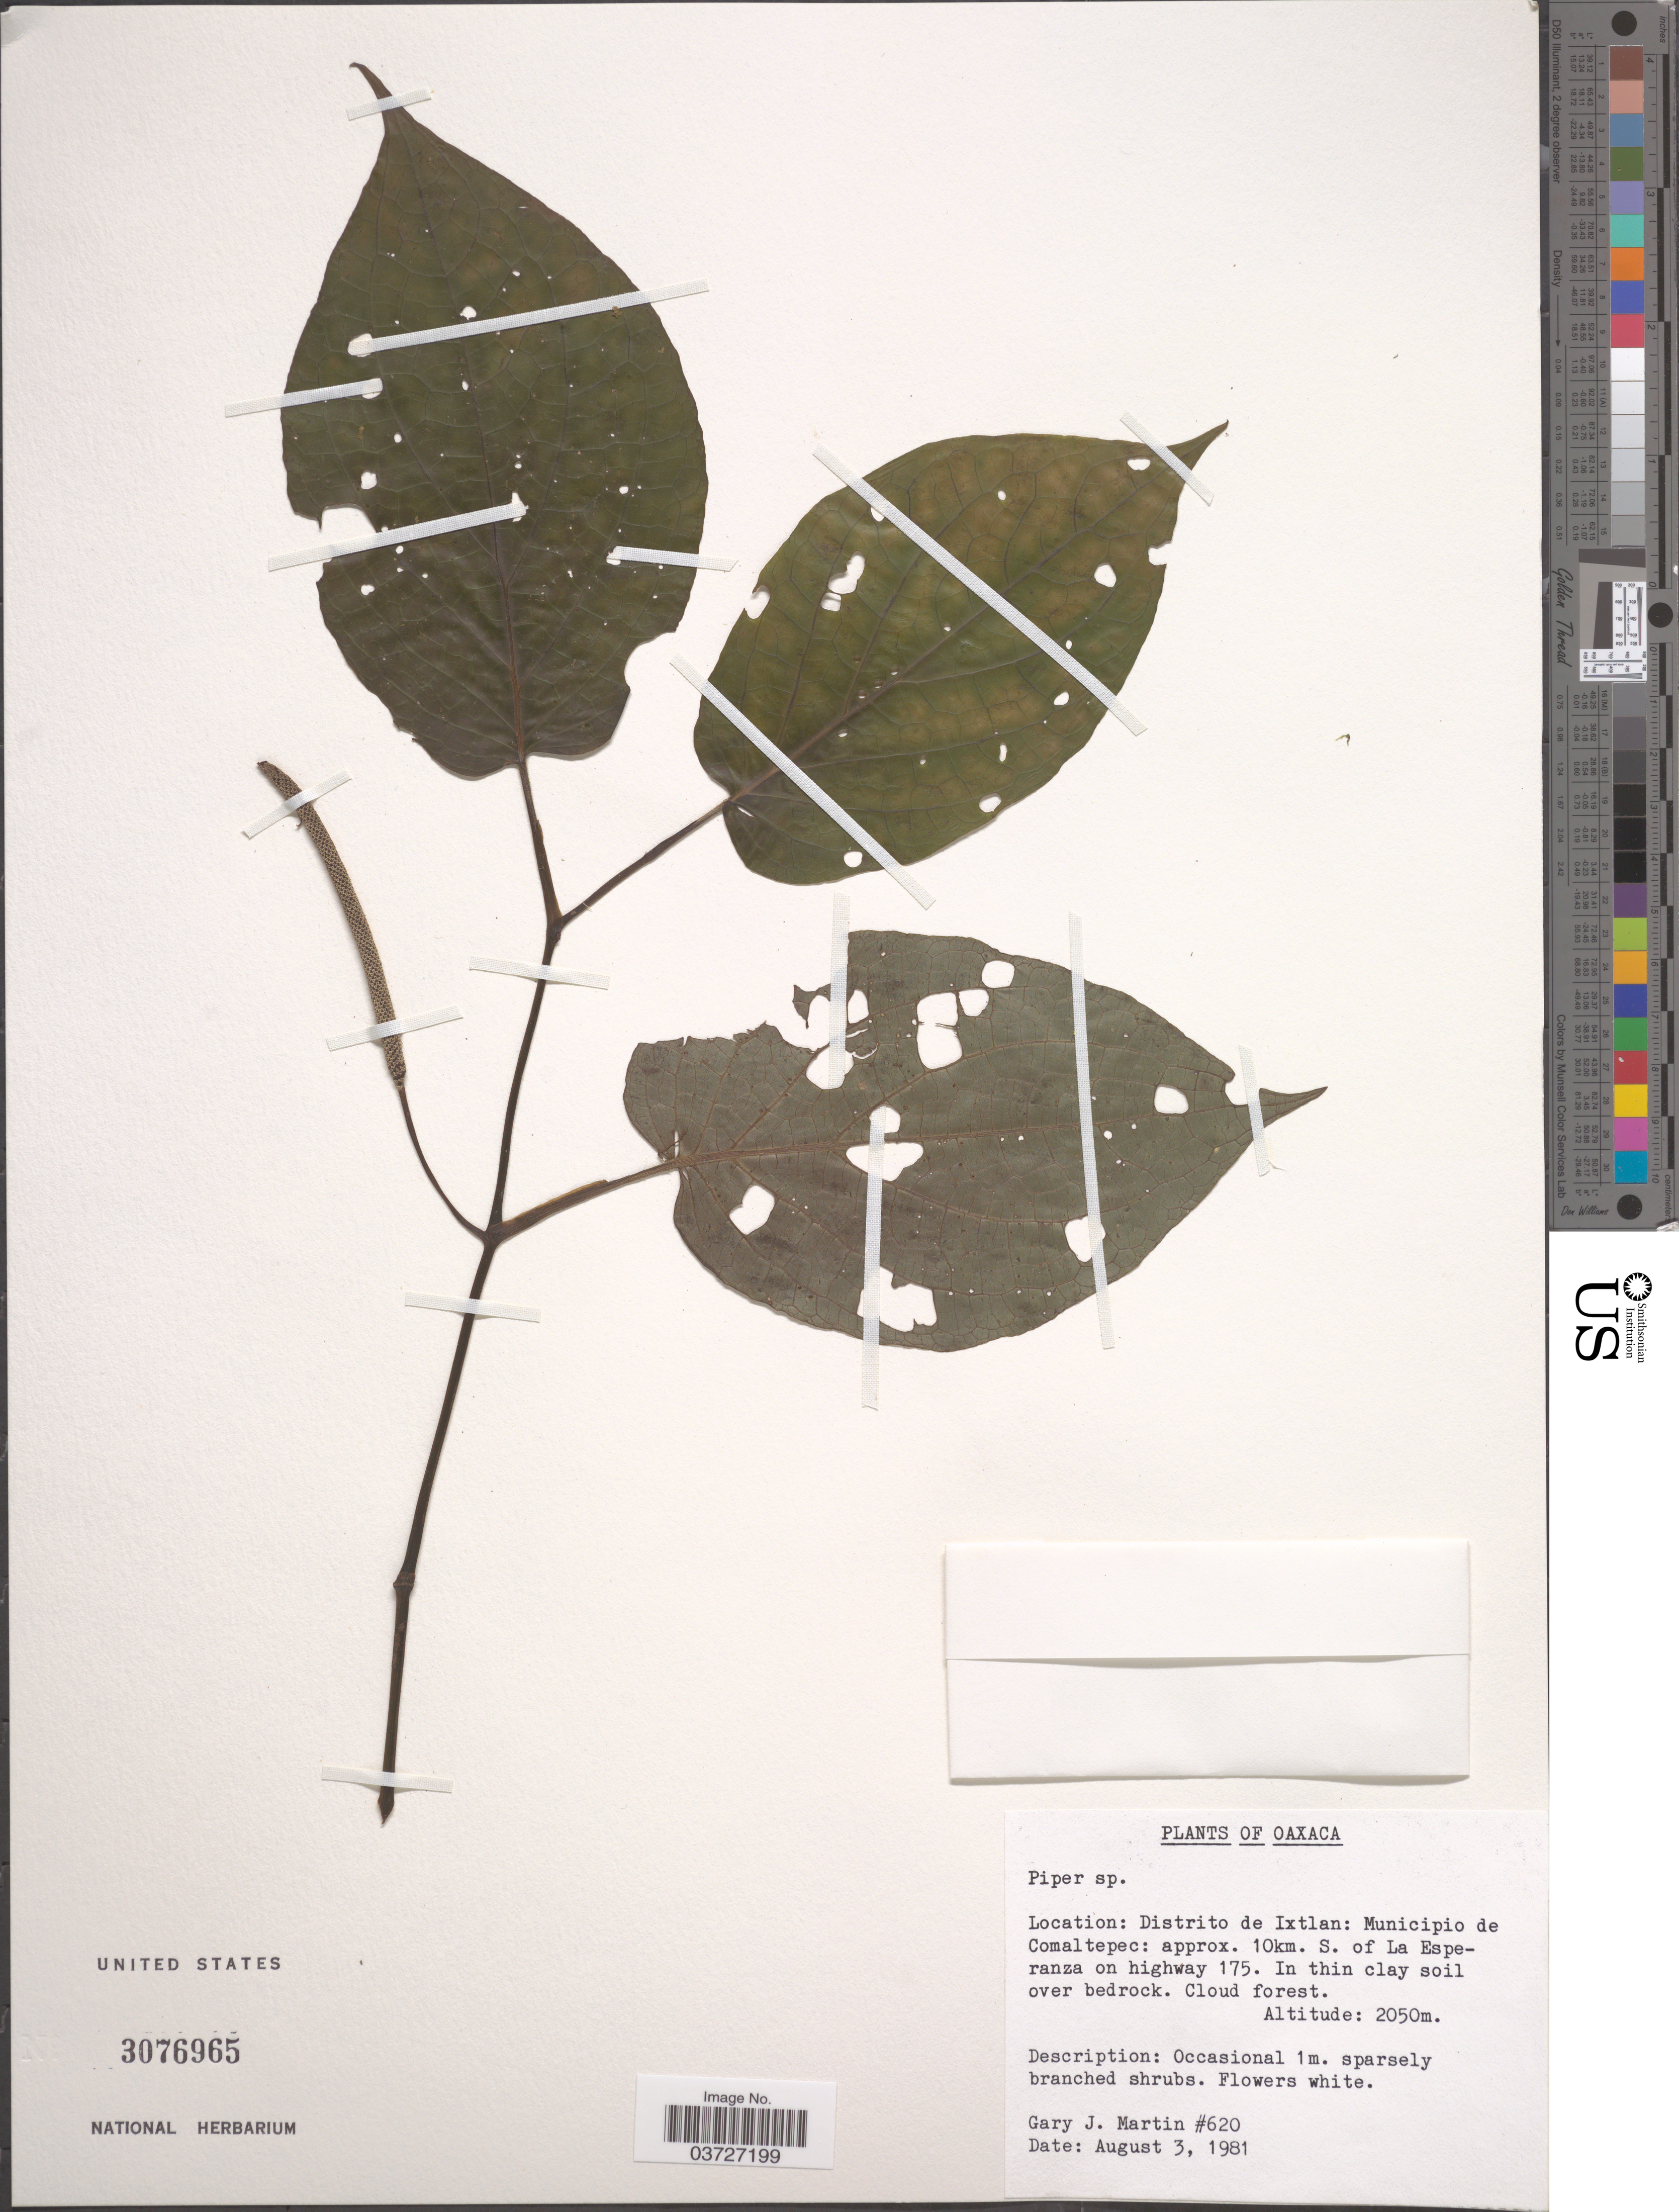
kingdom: Plantae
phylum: Tracheophyta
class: Magnoliopsida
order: Piperales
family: Piperaceae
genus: Piper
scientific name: Piper sp.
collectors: G. J. Martin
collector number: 620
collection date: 1981-08-03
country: Mexico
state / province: Oaxaca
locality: Distrito de Ixtlan: Municipio de Comaltepec: approx. 10km. S. of La Esperanza on highway 175.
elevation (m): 2050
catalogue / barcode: US 3076965